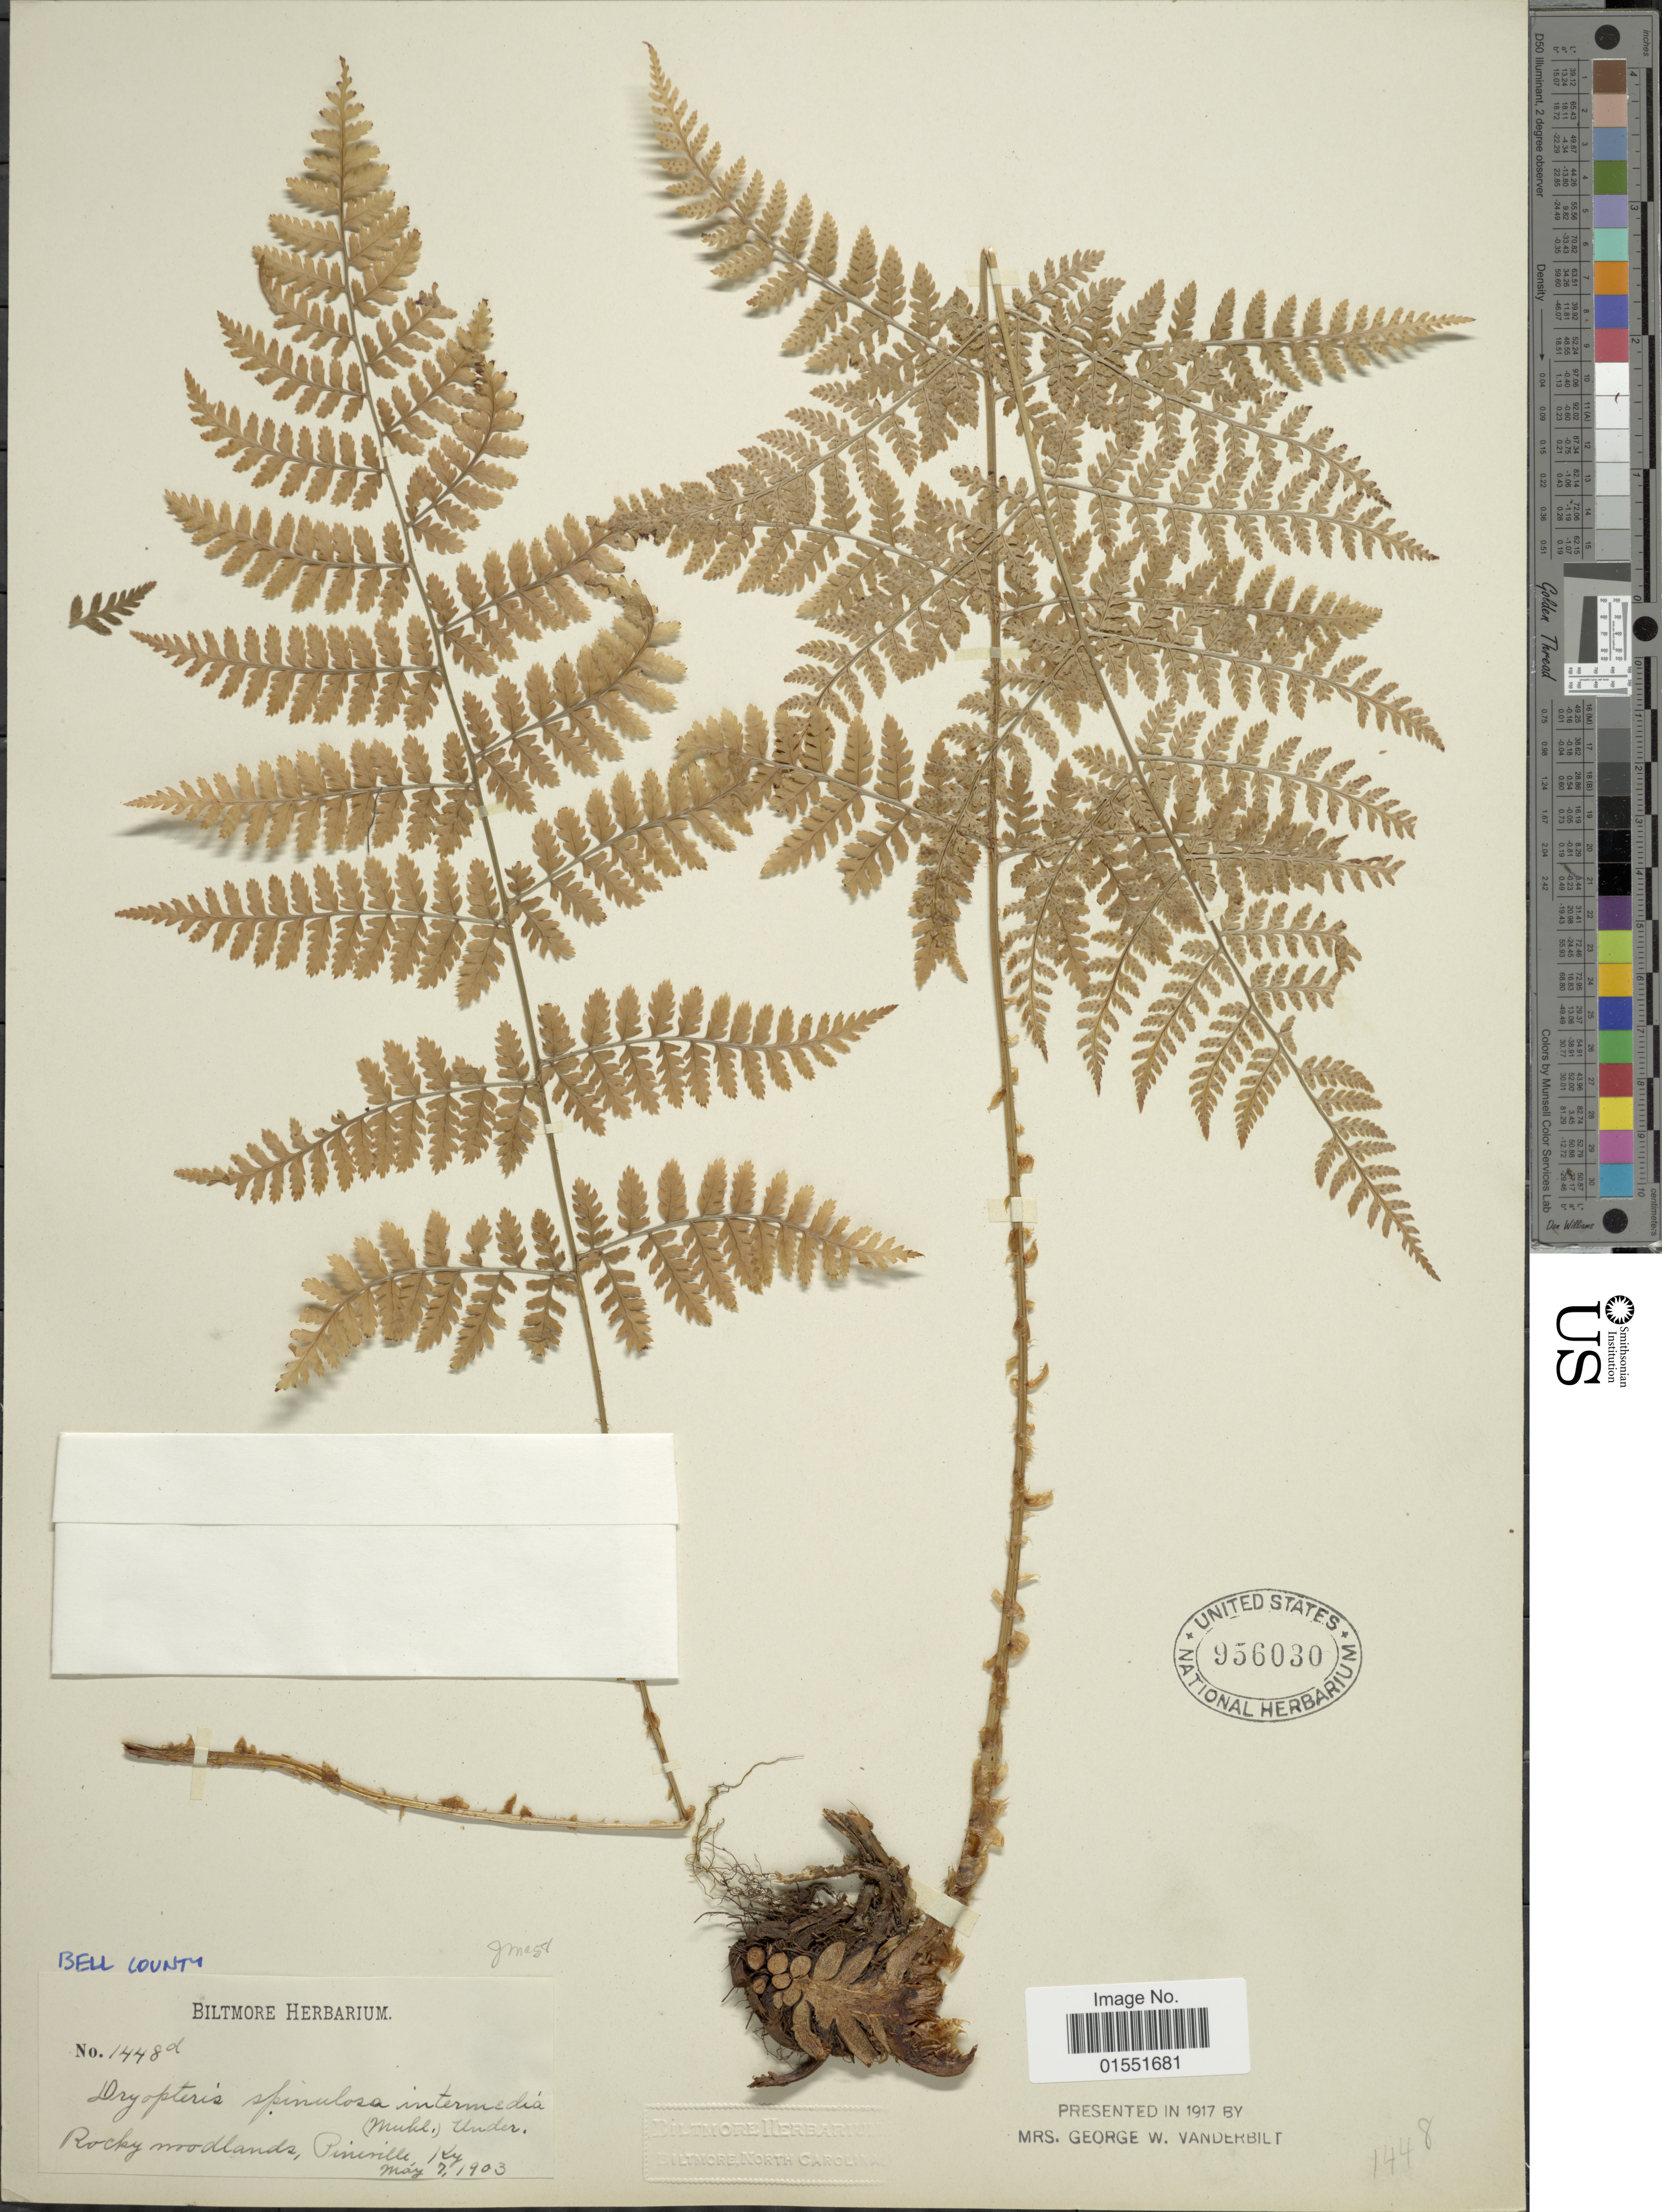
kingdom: Plantae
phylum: Tracheophyta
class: Polypodiopsida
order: Polypodiales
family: Dryopteridaceae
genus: Dryopteris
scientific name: Dryopteris intermedia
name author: (Muhl.) A. Gray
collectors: ex herb. Biltmore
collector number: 1448a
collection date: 1903-05-07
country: United States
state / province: Kentucky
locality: Bell County. Rocky woodlands, Pineville, Ky.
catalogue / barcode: US 956030